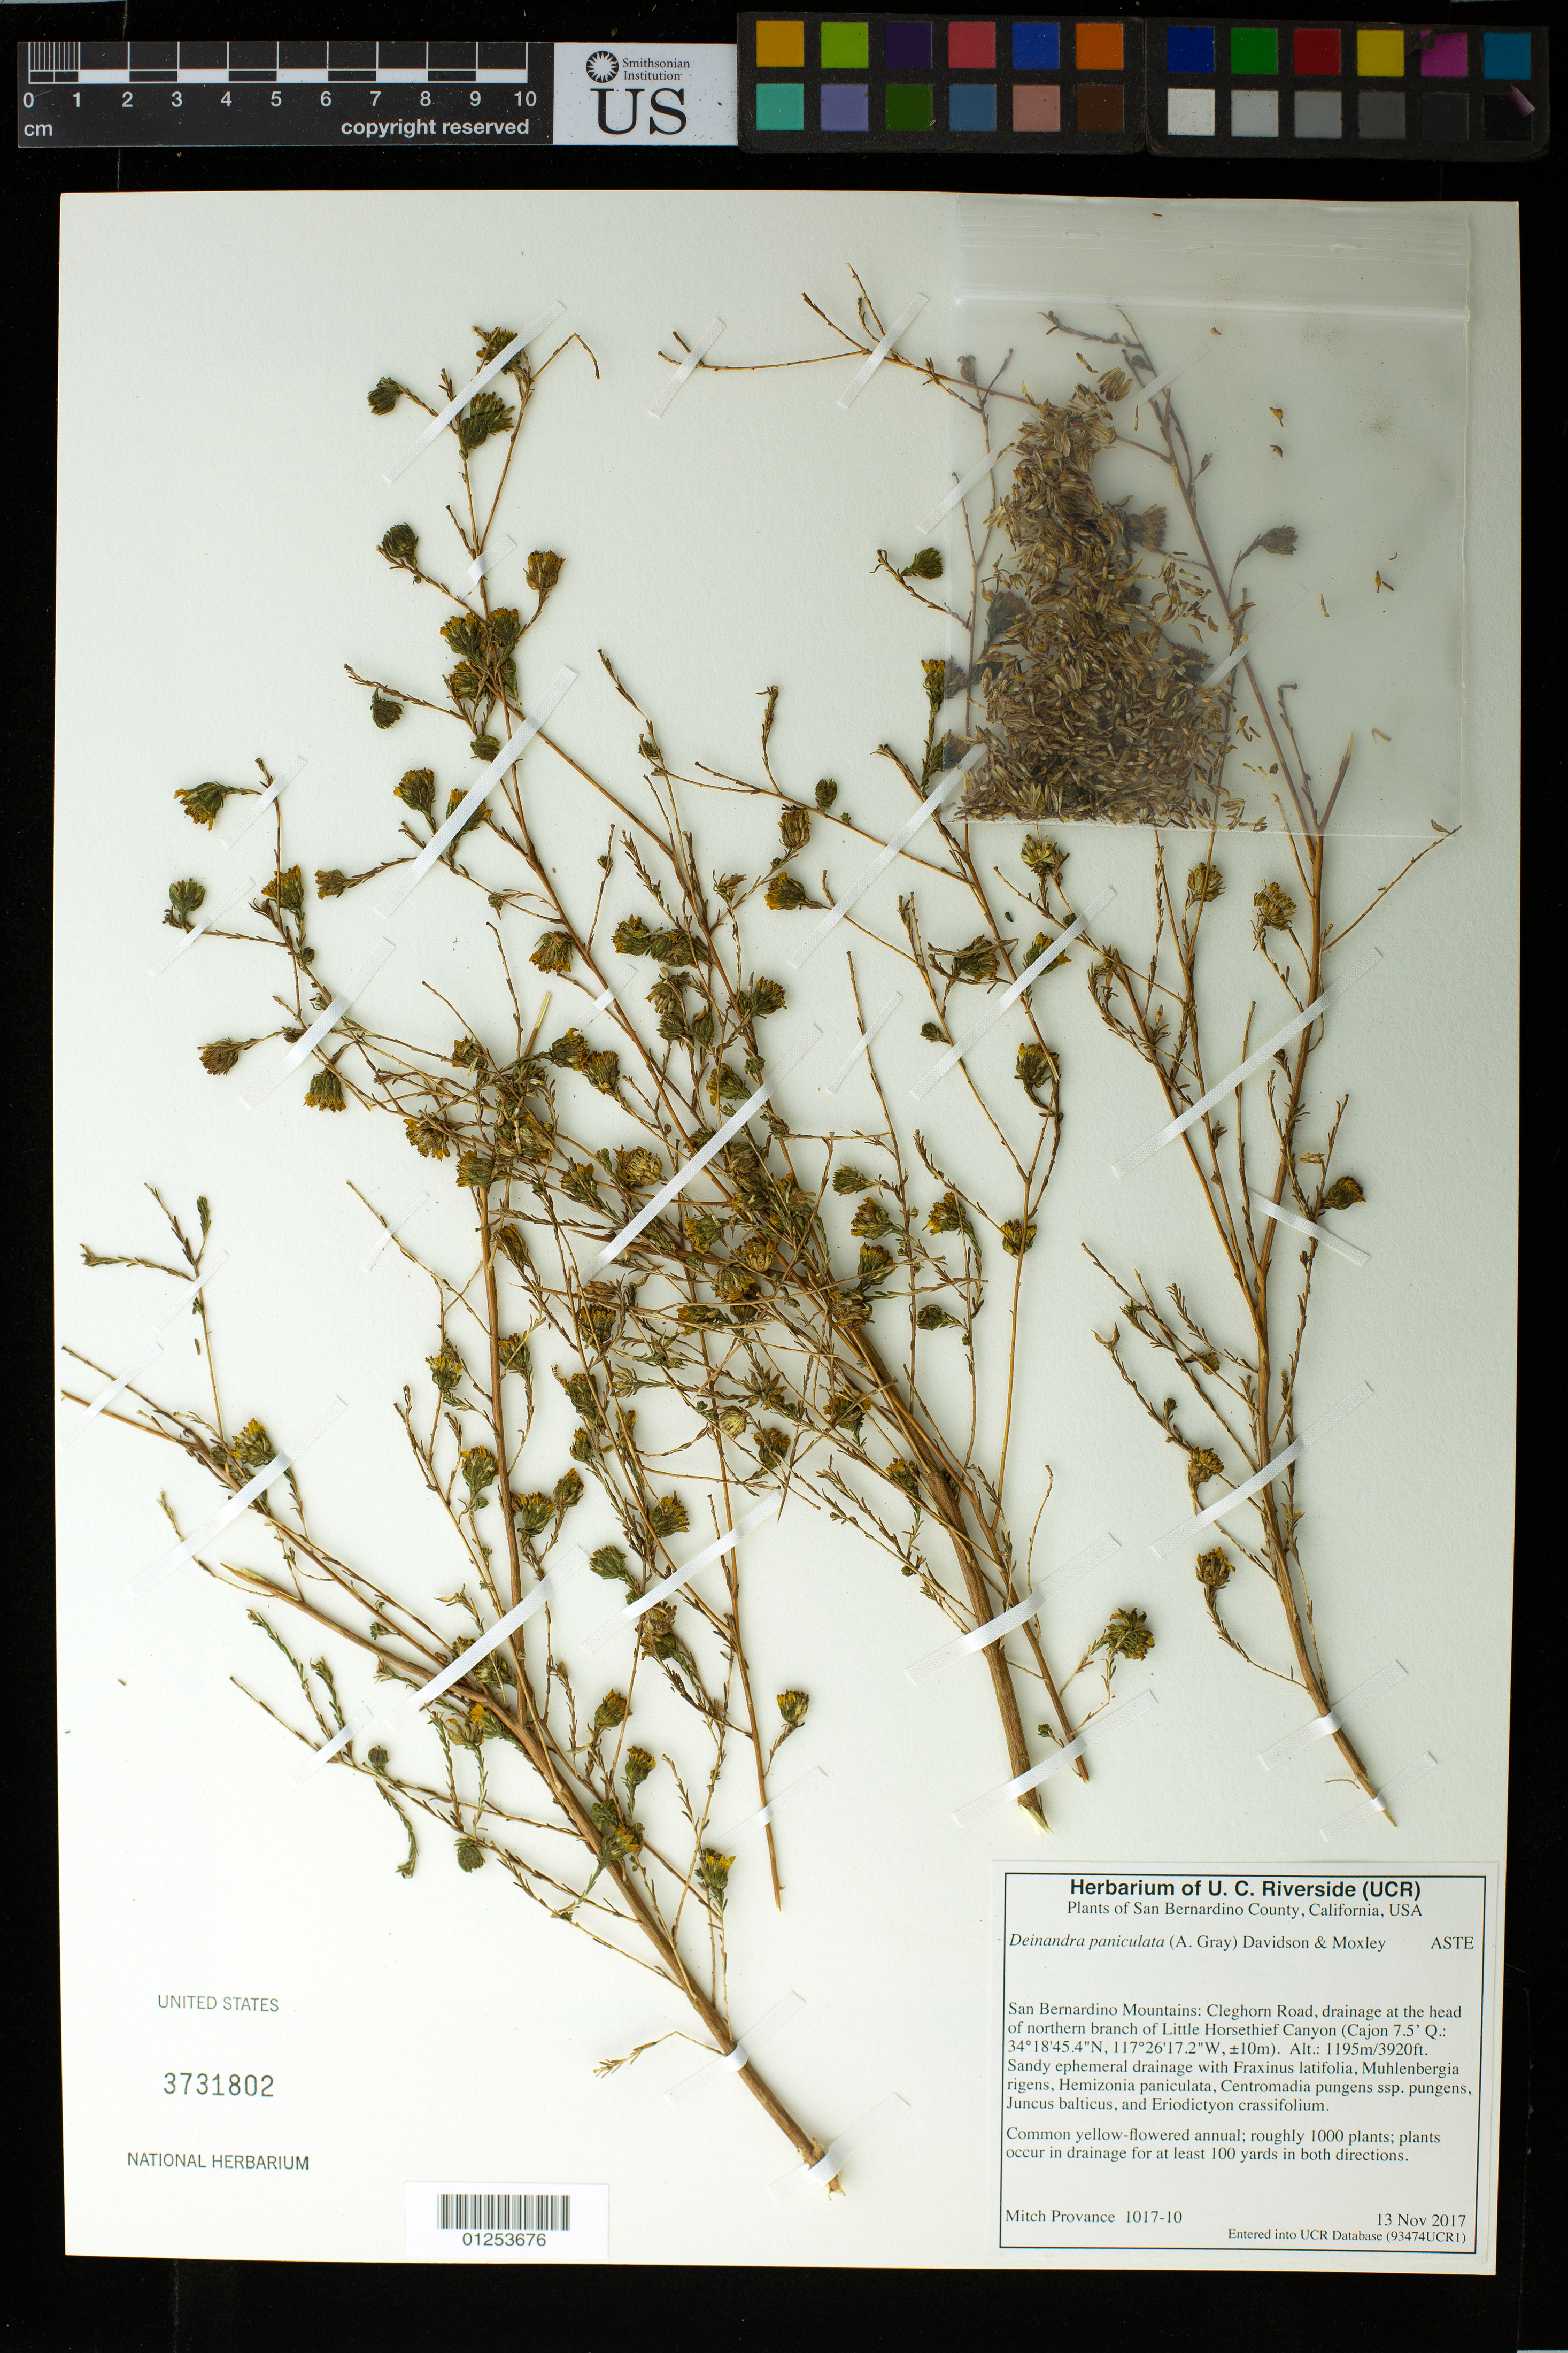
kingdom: Plantae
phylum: Tracheophyta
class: Magnoliopsida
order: Asterales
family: Asteraceae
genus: Deinandra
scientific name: Deinandra paniculata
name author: (A. Gray) Davidson & Moxley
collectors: M. Provance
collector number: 1017-10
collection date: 2017-11-13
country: United States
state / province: California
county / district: San Bernardino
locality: San Bernardino Mountains: Cleghorn Road, drainage at the head of northern branch of Little Horsethief Canyon (Cajon 7.5' Q) +/- 10m.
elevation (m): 1195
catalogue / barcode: US 3731802